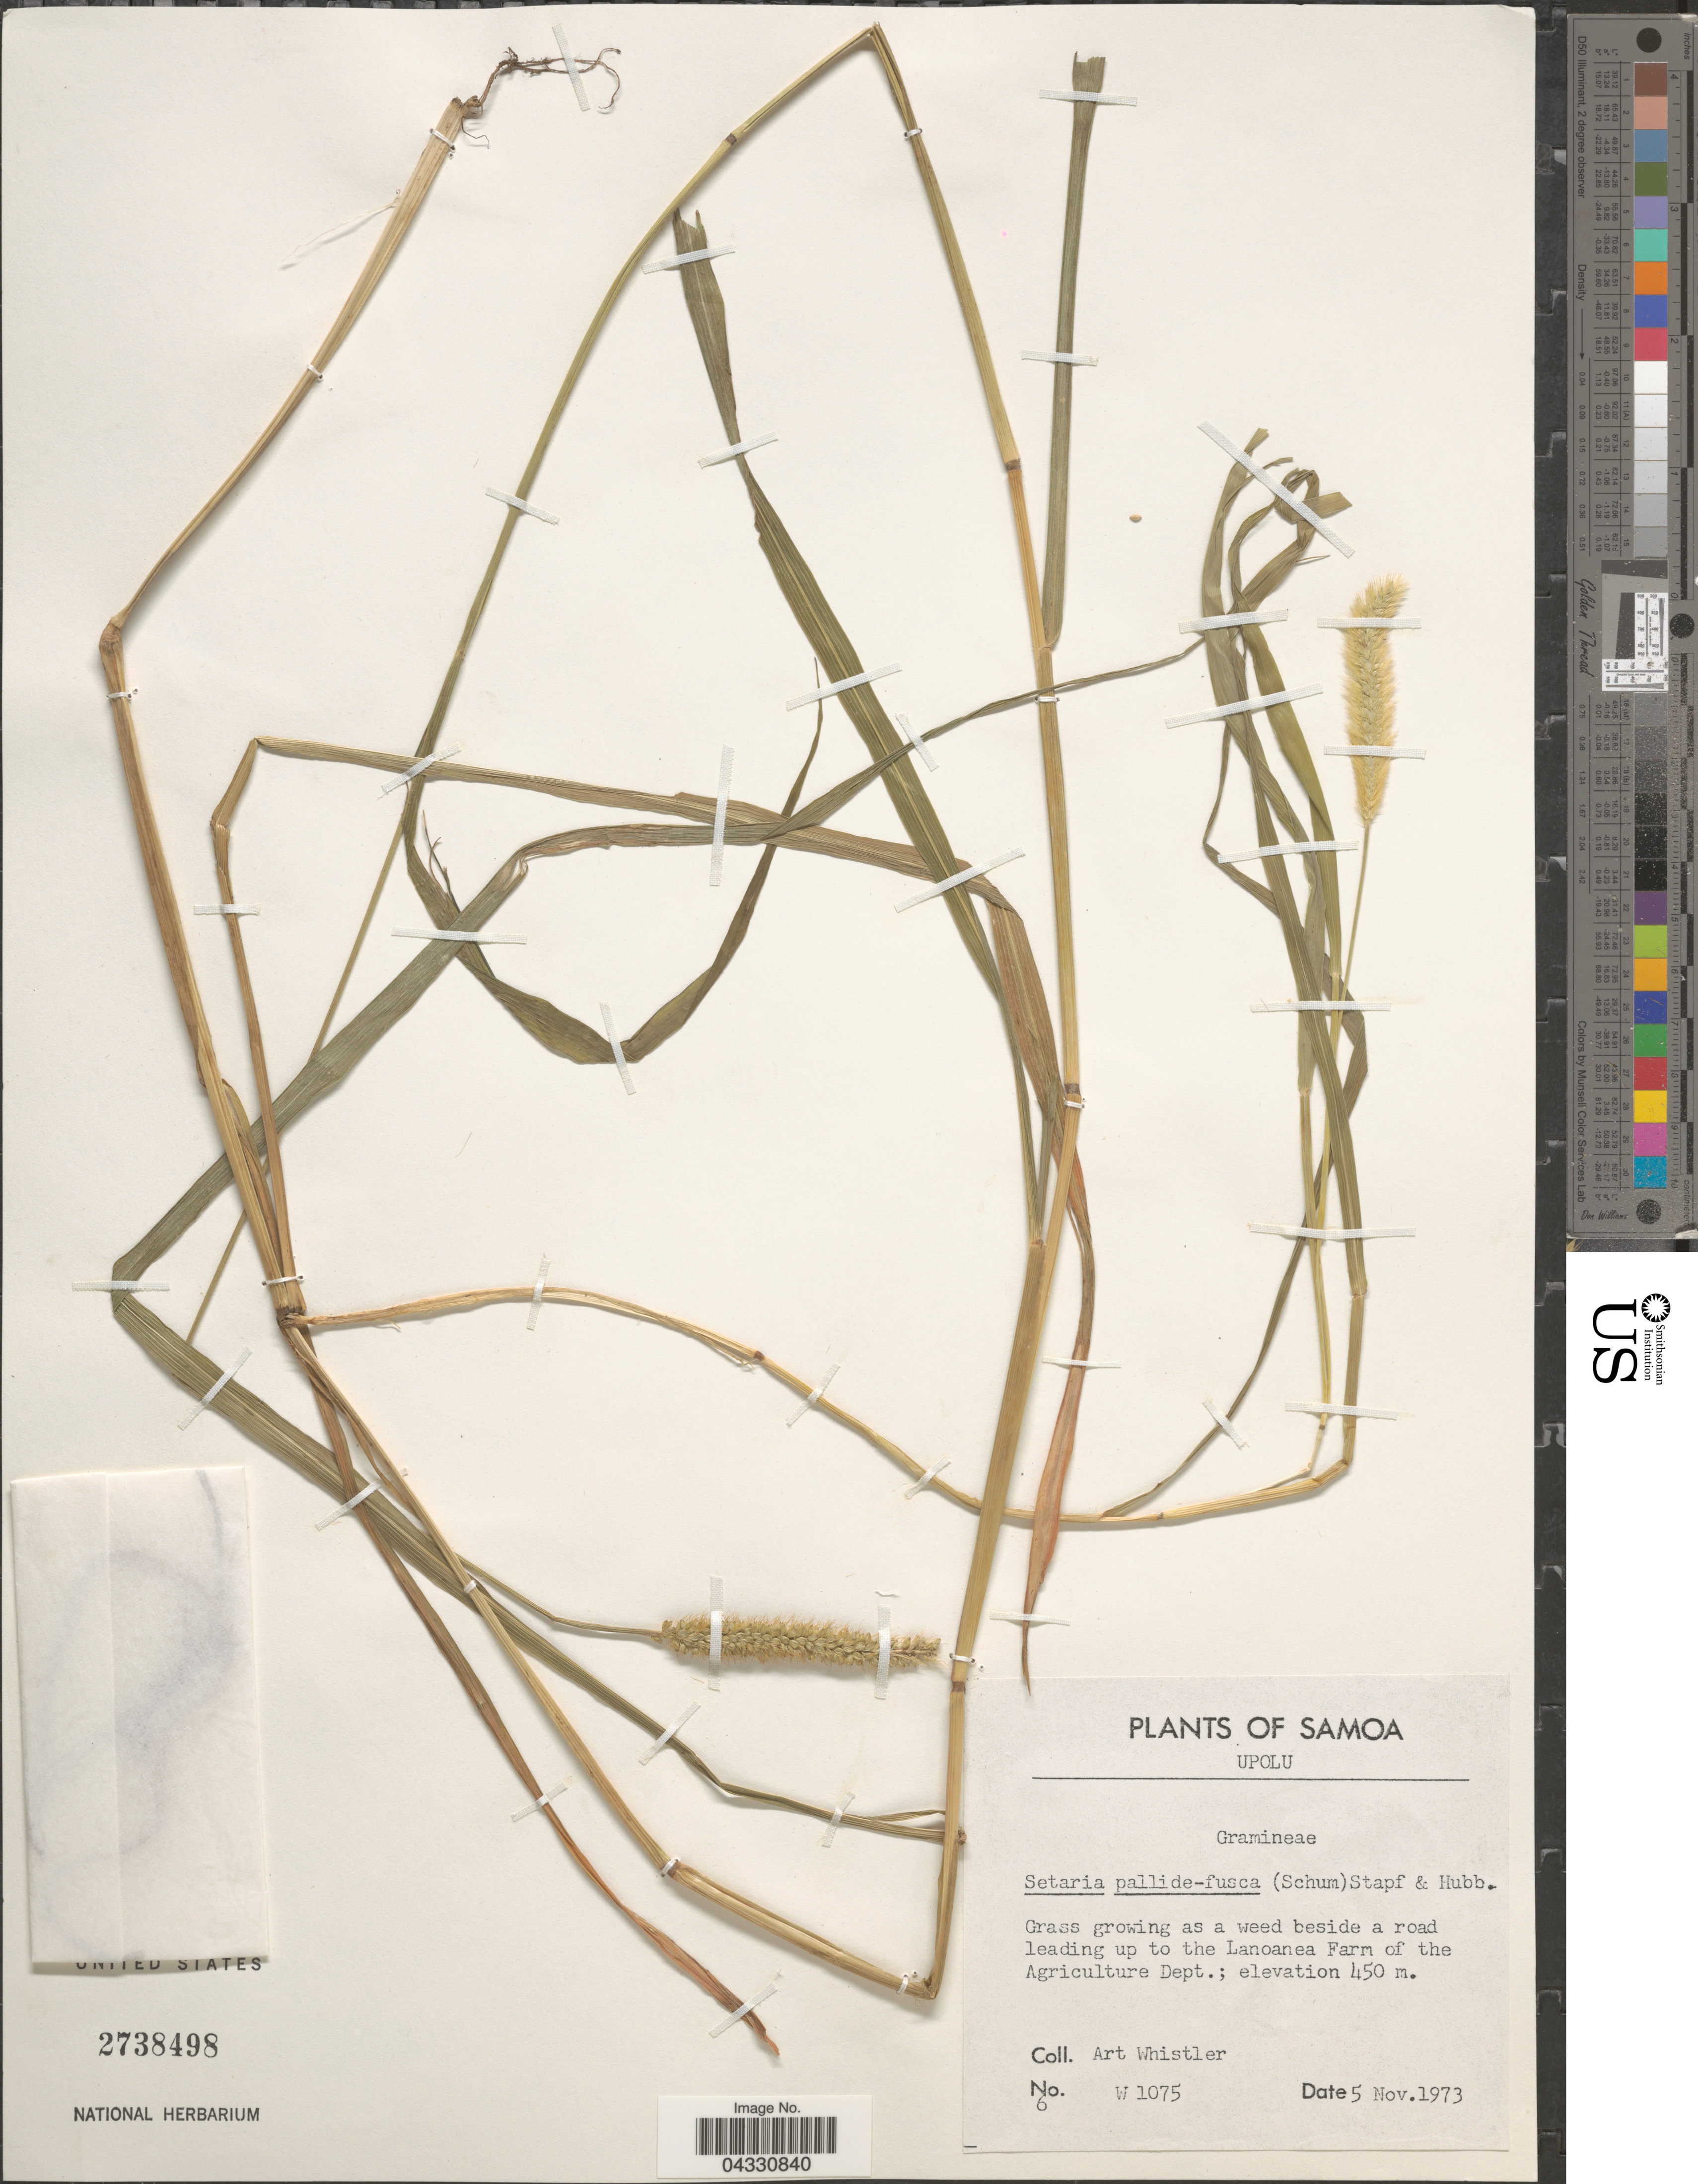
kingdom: Plantae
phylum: Tracheophyta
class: Liliopsida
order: Poales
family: Poaceae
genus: Setaria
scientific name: Setaria pallide-fusca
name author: (Schumach.) Stapf & C.E. Hubb.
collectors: A. Whistler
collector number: W1075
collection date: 1973-11-05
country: Samoa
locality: Samoa. Upolu. Beside a road leading up to the Lanoanea Farm of the Agriculture Dept.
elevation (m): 450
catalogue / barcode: US 2738498